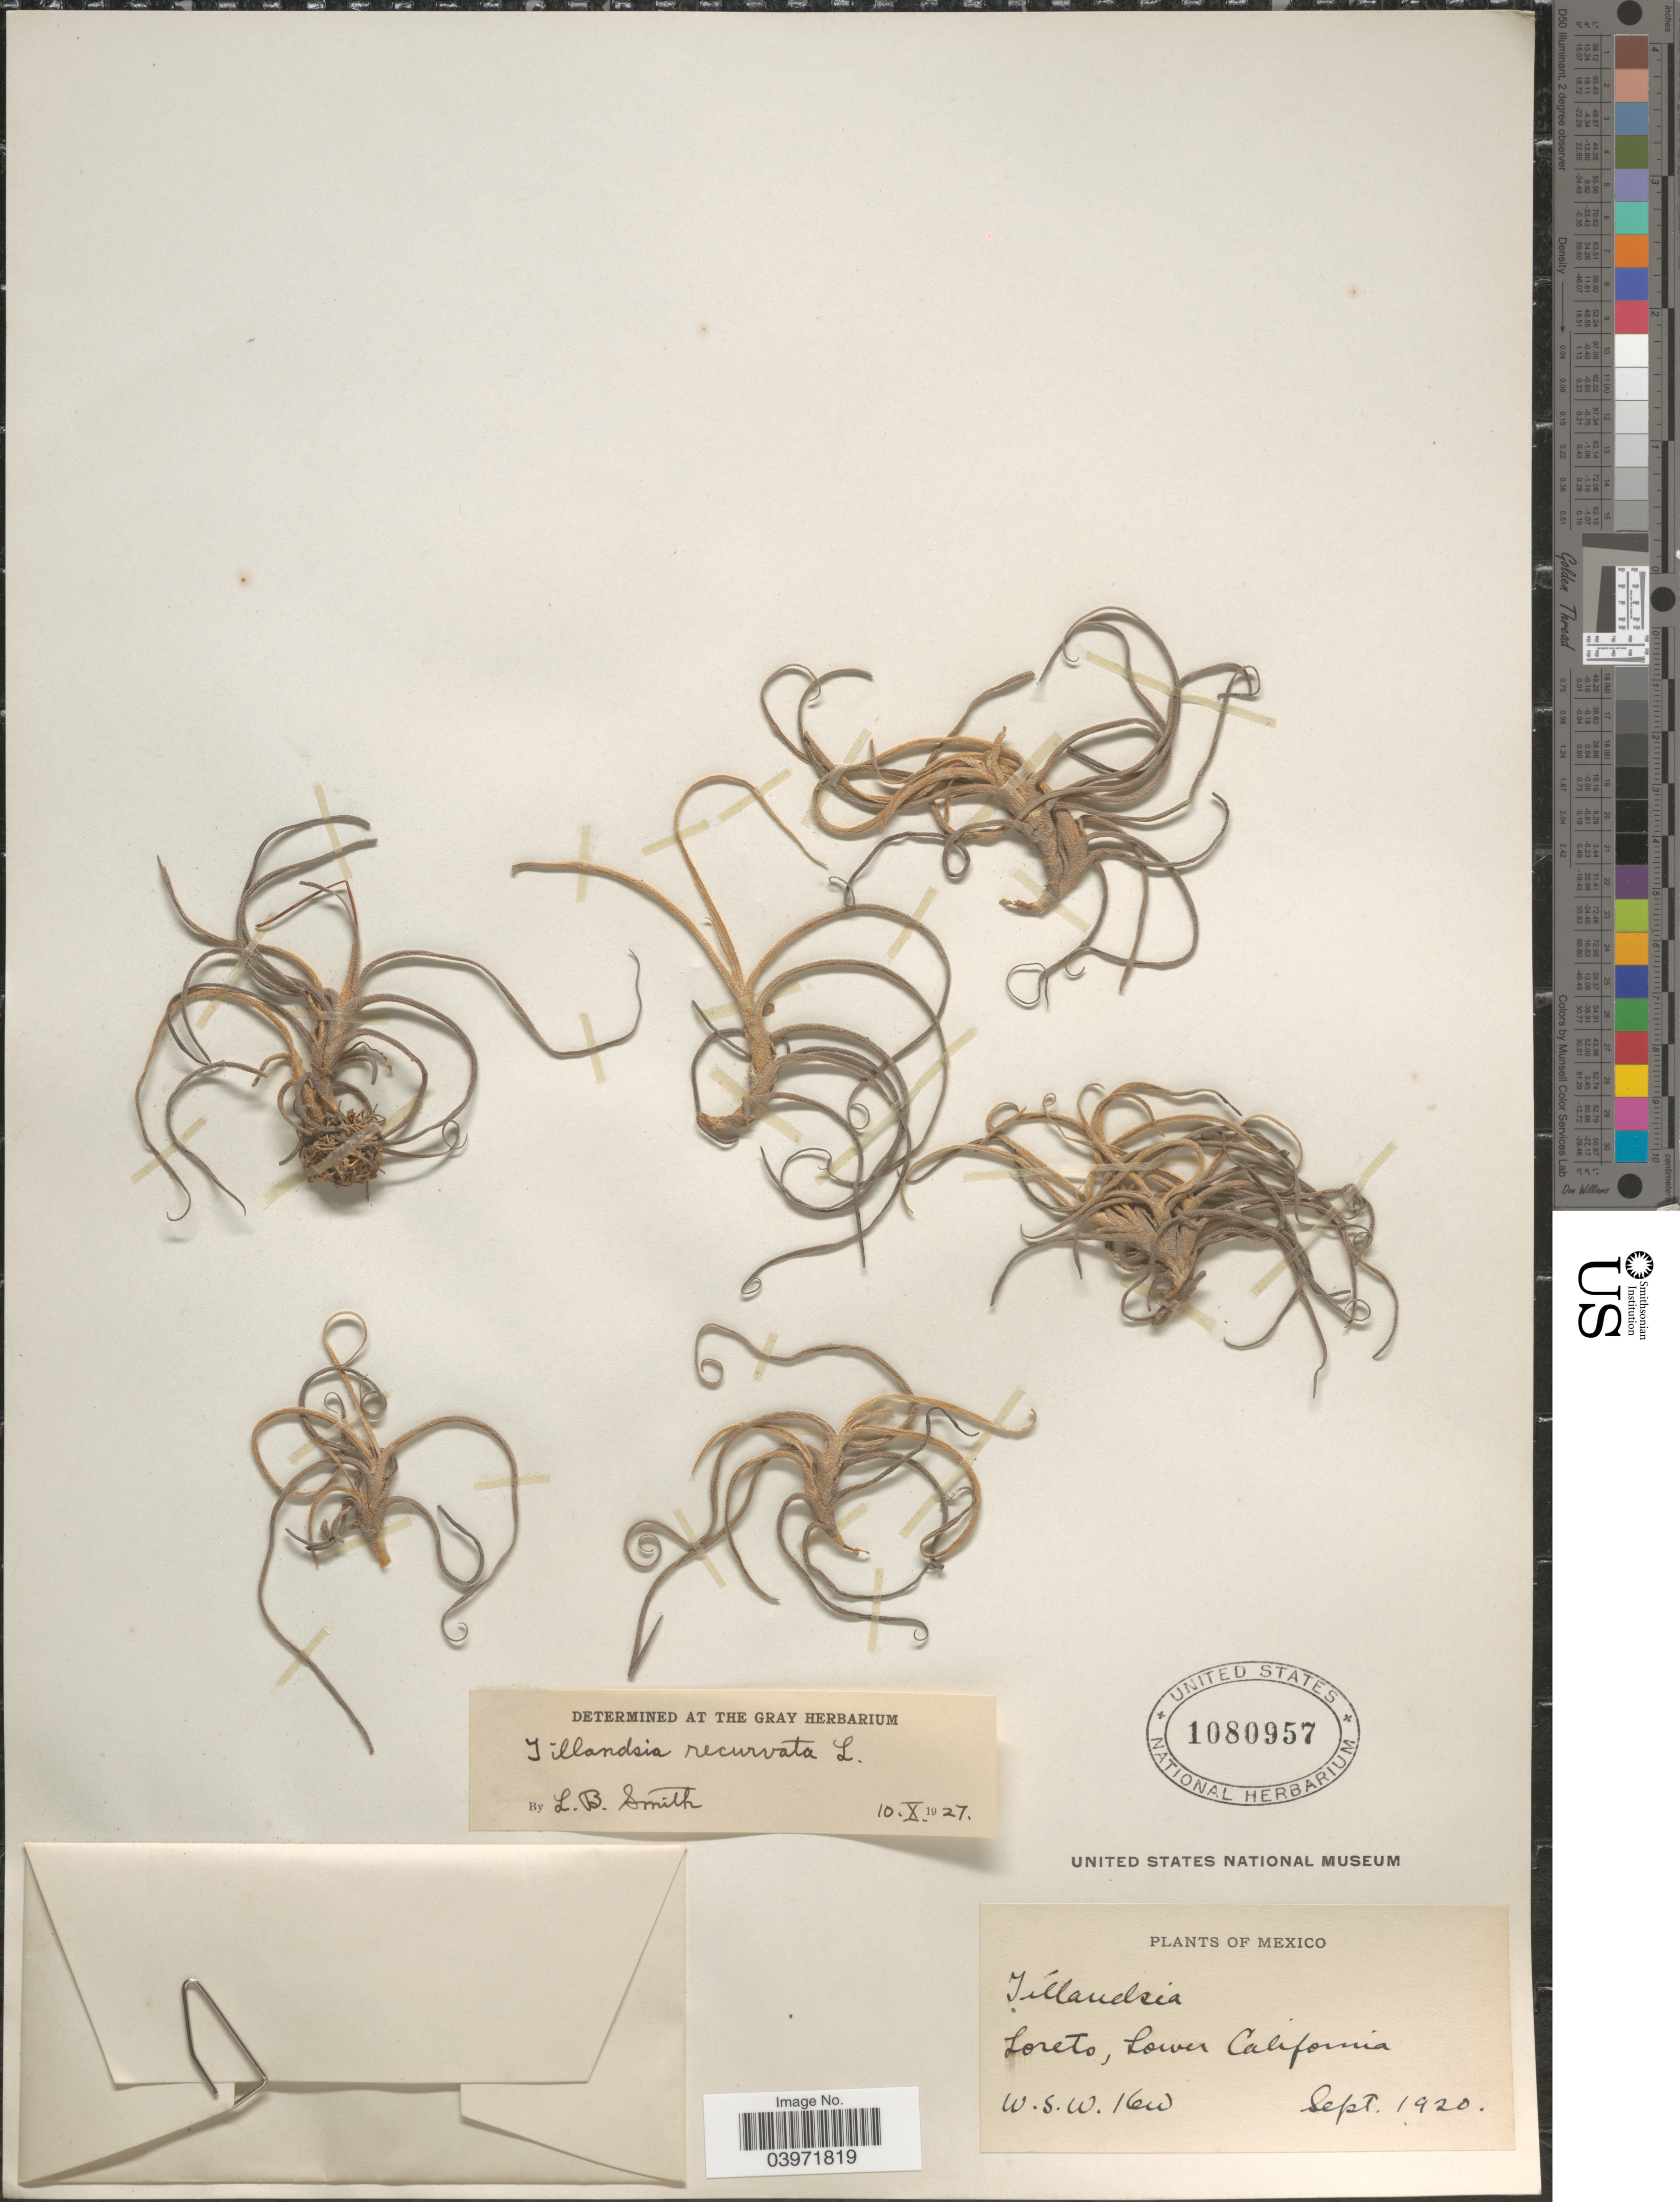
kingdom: Plantae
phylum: Tracheophyta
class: Liliopsida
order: Poales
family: Bromeliaceae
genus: Tillandsia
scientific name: Tillandsia recurvata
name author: L.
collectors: W. Kew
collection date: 1920-09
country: Mexico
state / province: Baja California Sur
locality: Loreto, Lower California.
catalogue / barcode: US 1080957